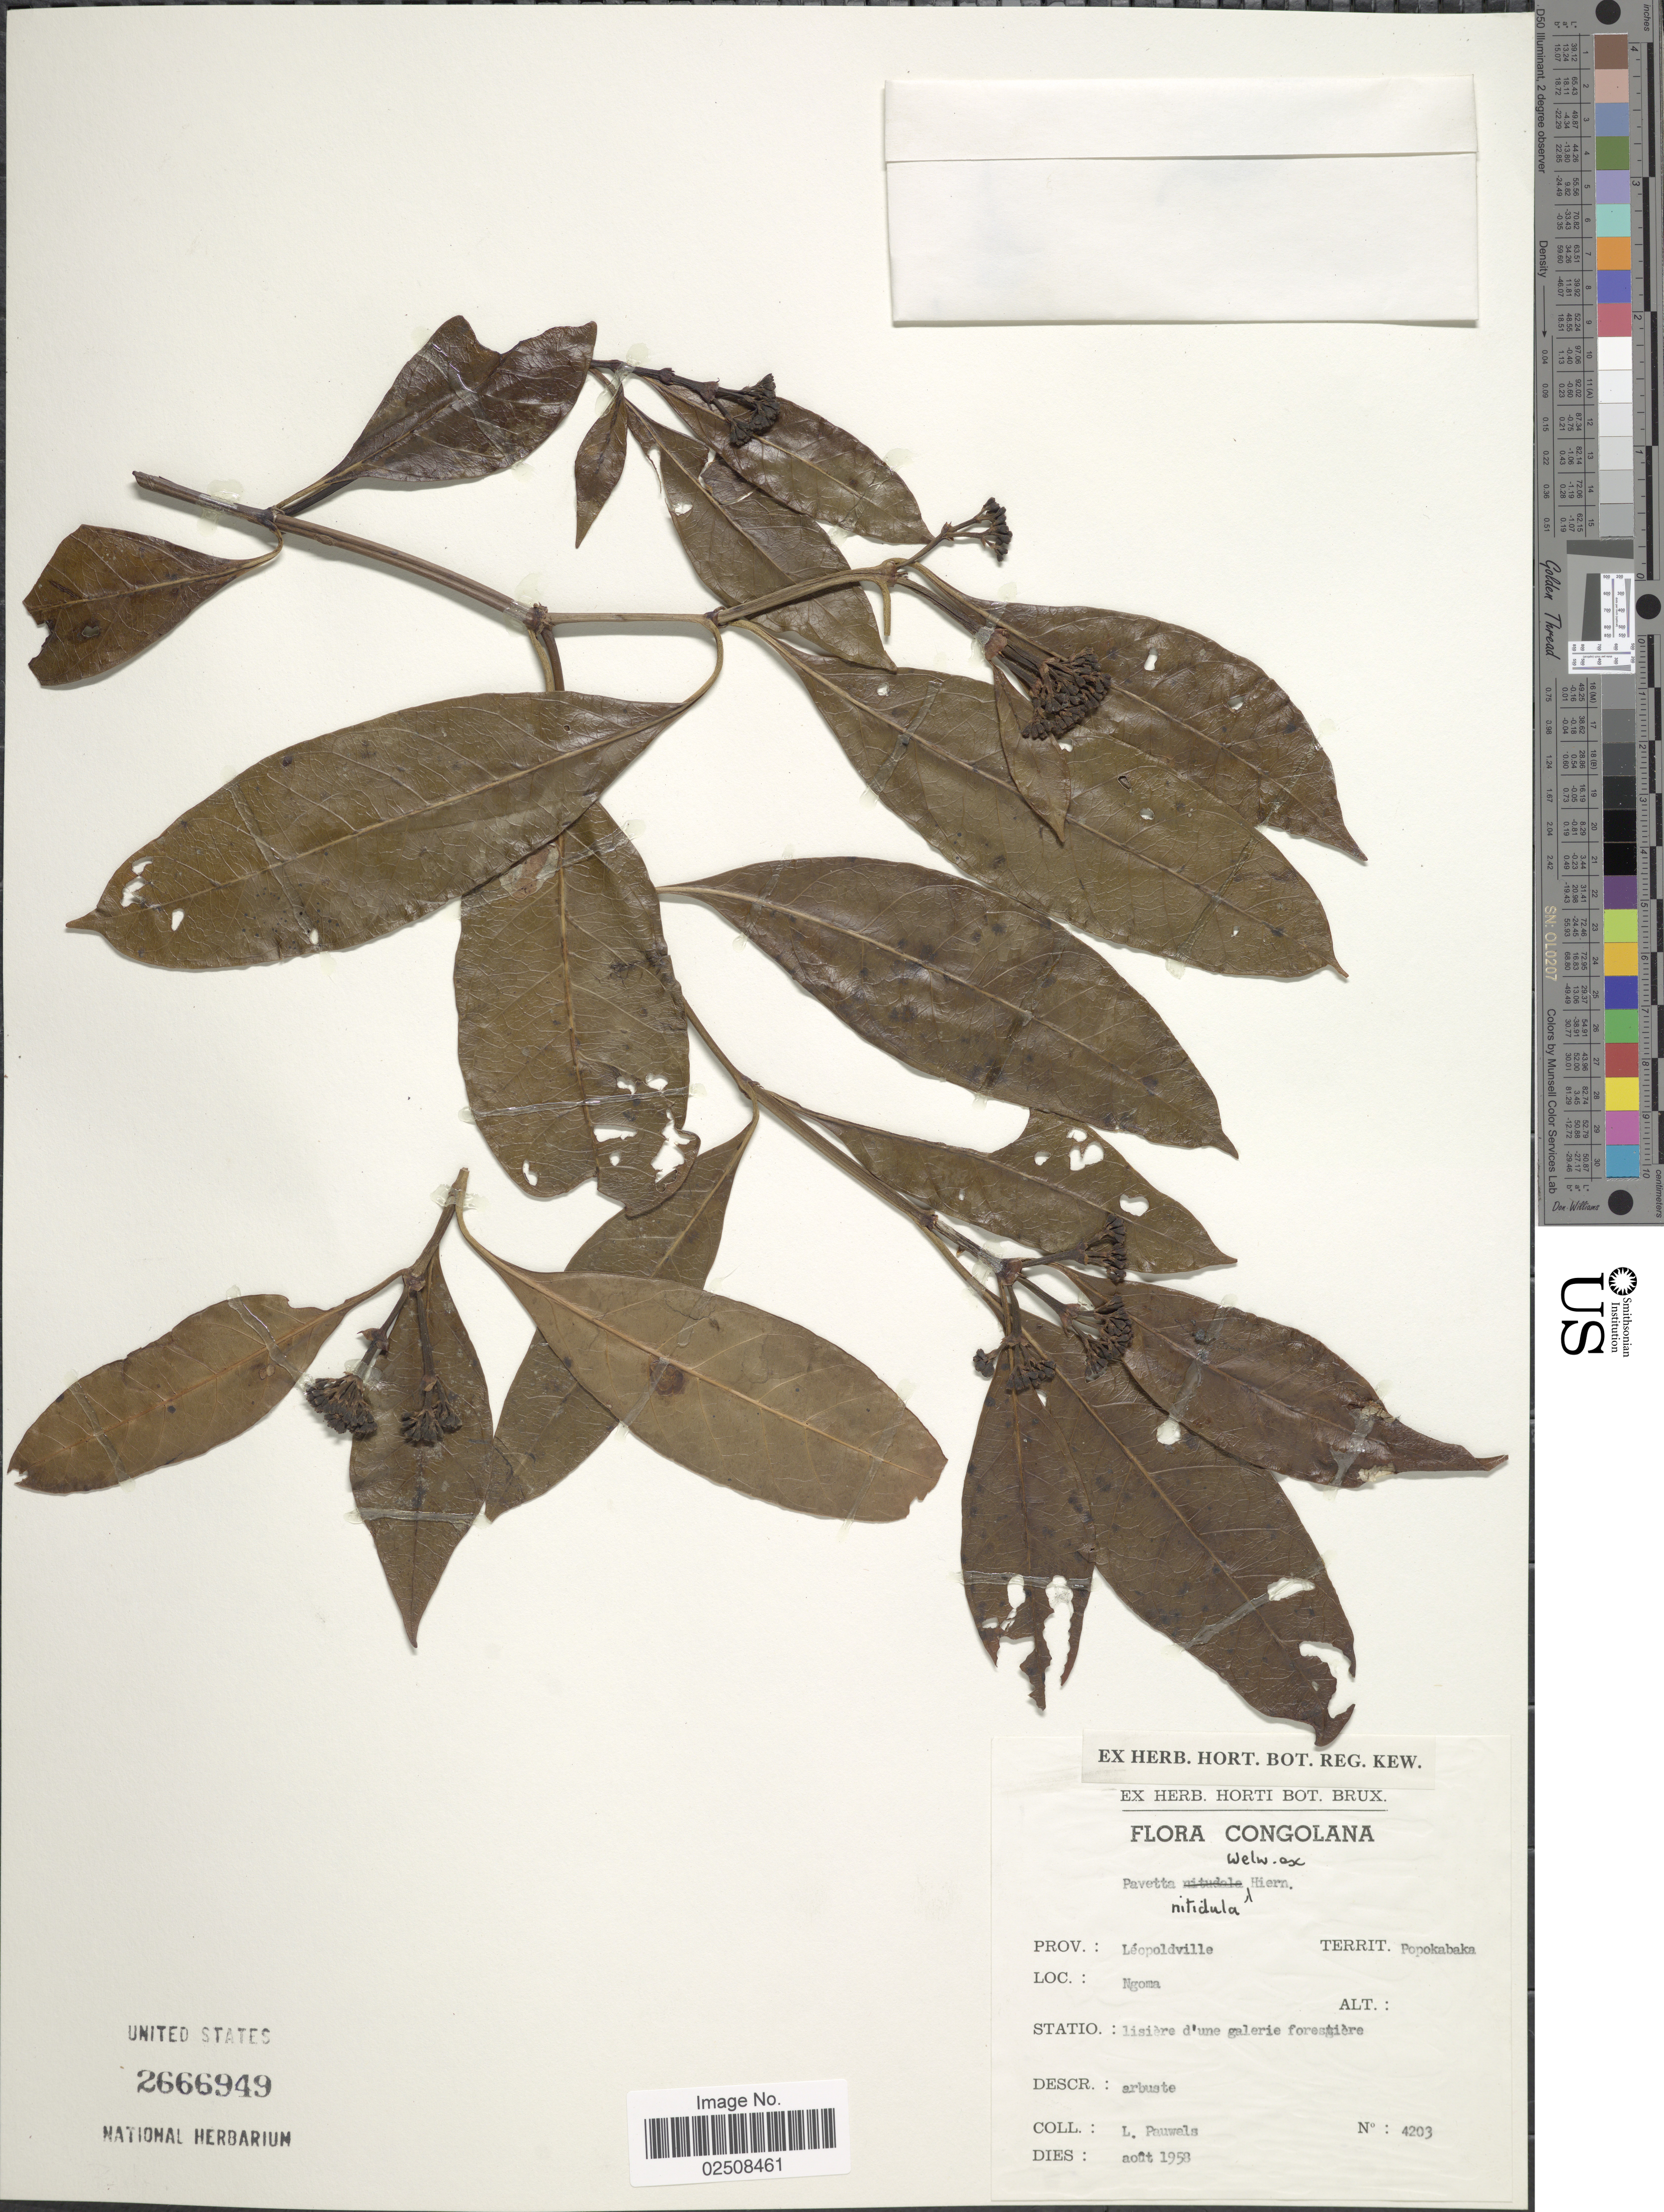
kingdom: Plantae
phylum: Tracheophyta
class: Magnoliopsida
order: Gentianales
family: Rubiaceae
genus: Pavetta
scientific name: Pavetta nitidula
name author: Welw. ex Hiern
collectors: L. Pauwels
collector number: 4203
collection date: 1958-08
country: Congo, Democratic Republic of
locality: Congolana. Leopoldville. Popokabaka. Ngoma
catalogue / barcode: US 2666949